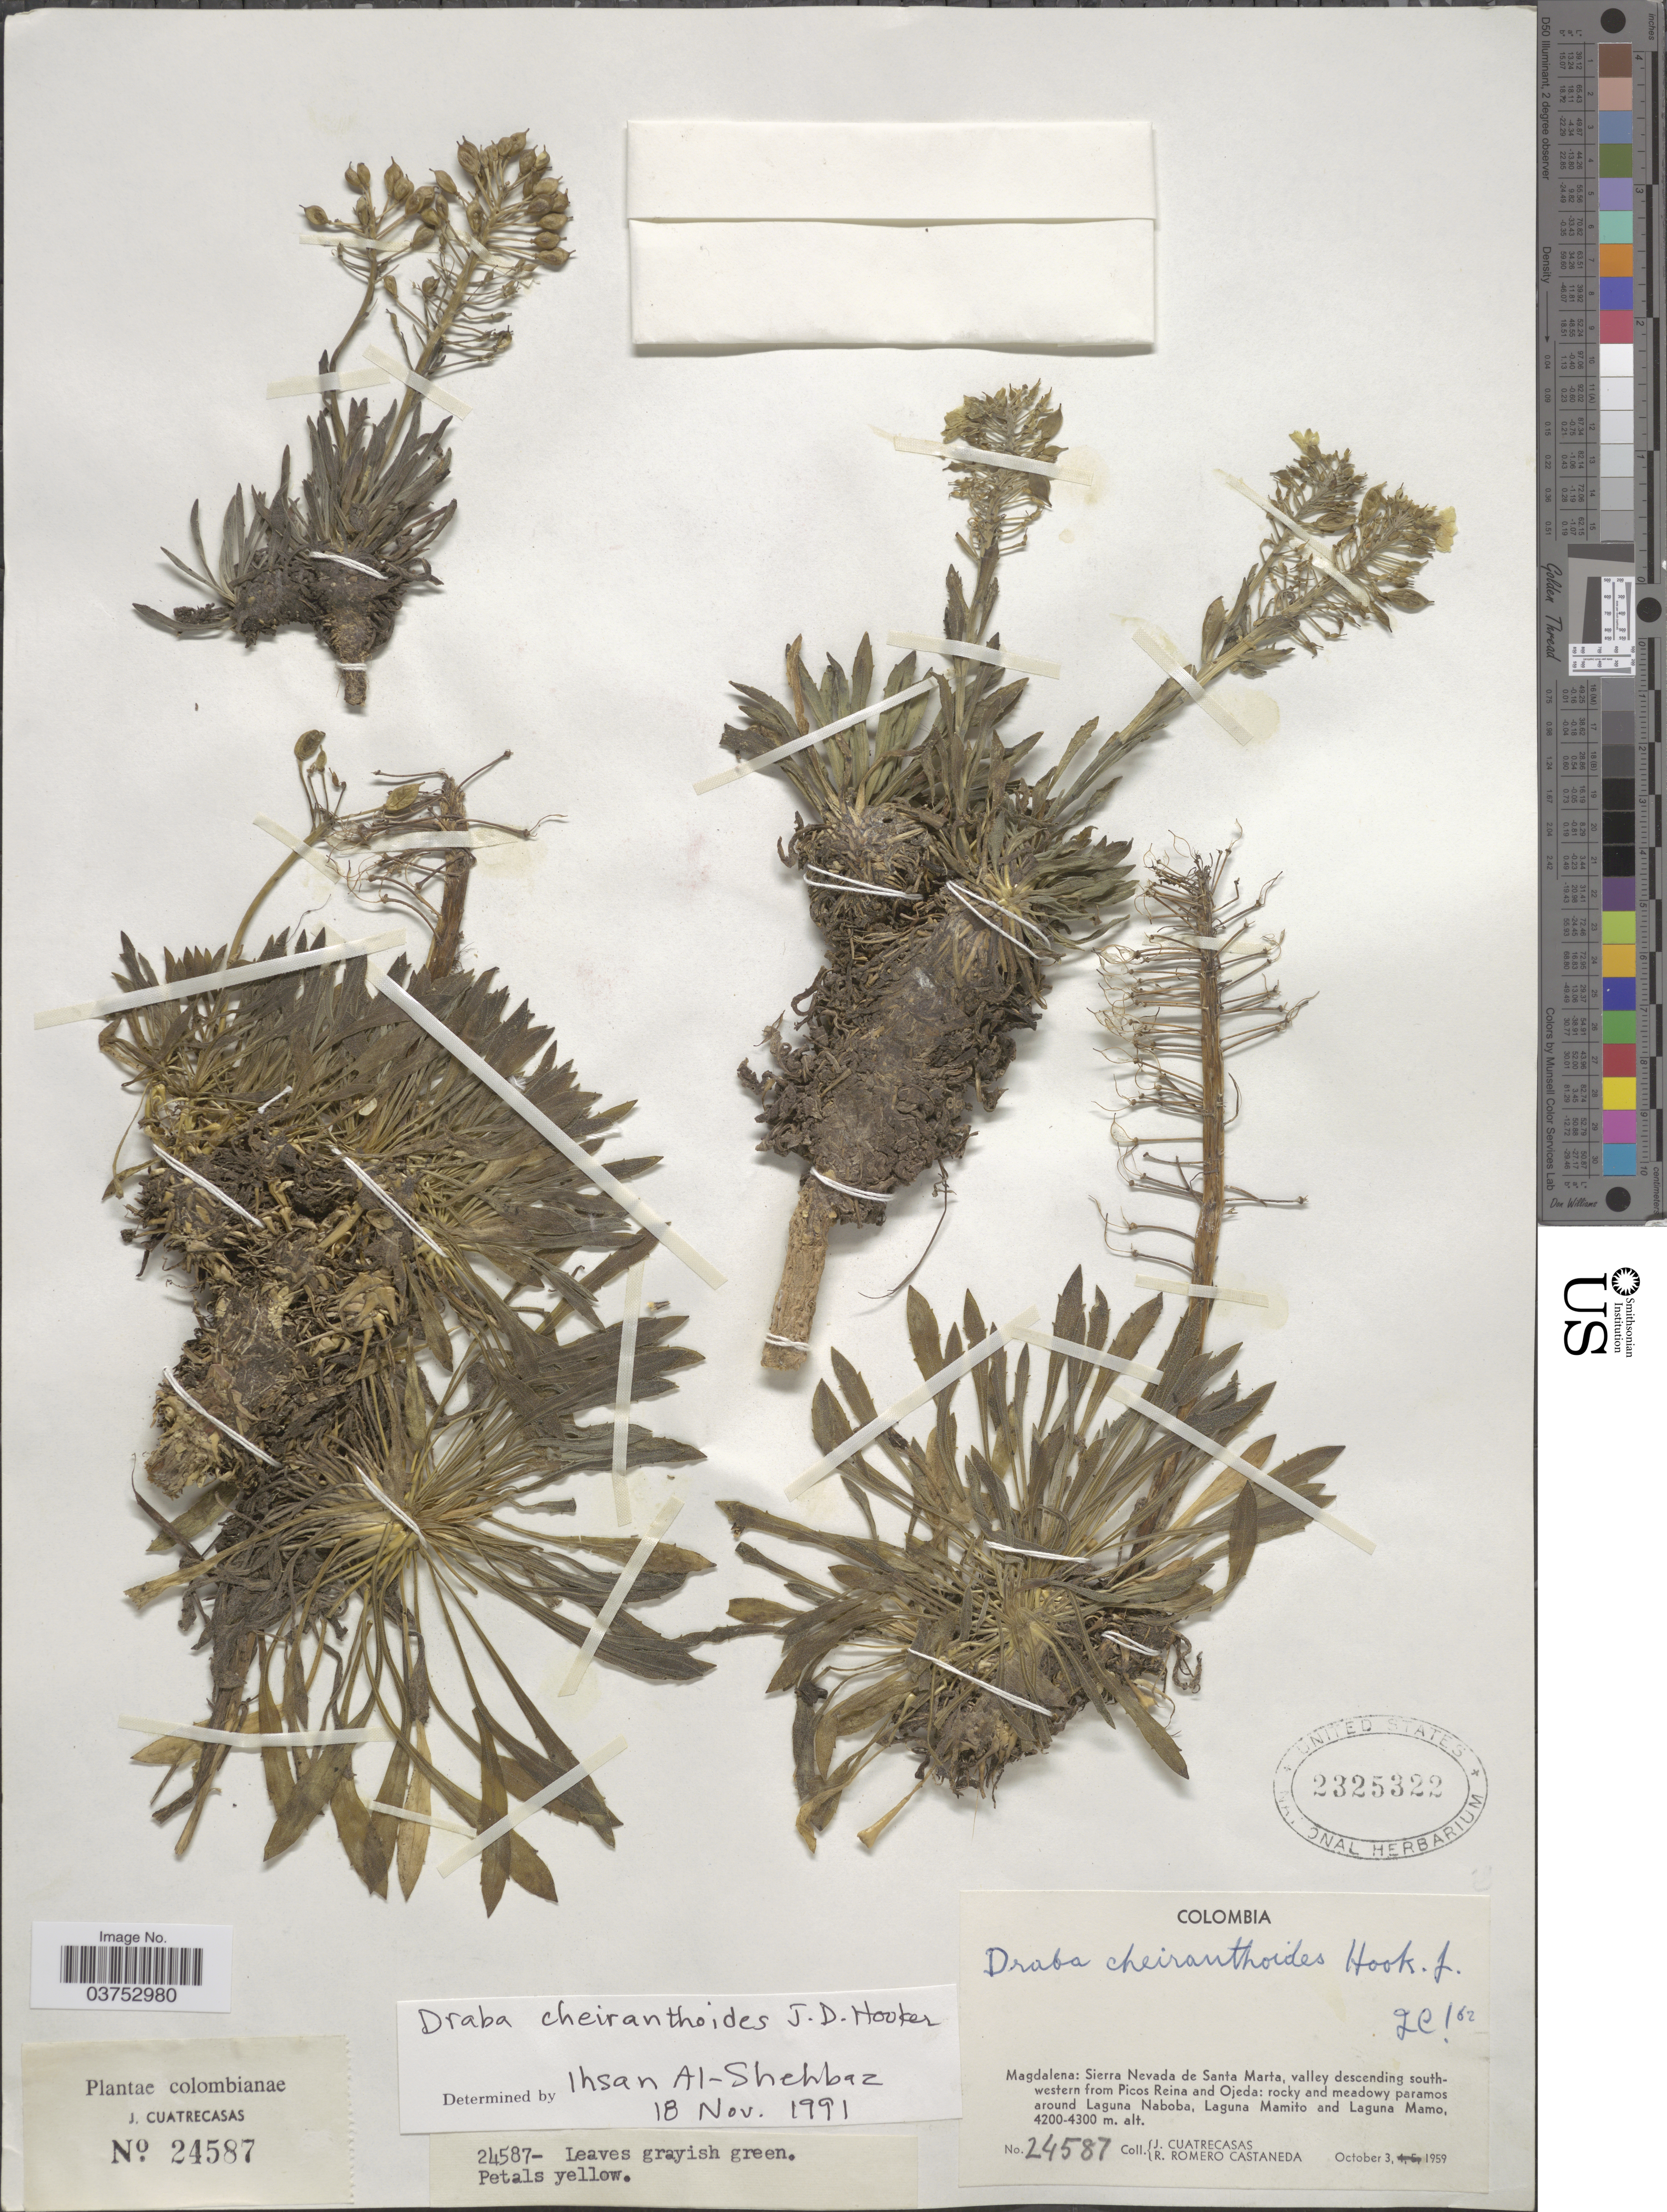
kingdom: Plantae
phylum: Tracheophyta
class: Magnoliopsida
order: Brassicales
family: Brassicaceae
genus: Draba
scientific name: Draba cheiranthoides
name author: (A. Gray) Hook. f.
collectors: J. Cuatrecasas & R. Romero Castañeda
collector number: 24587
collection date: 1959-10-03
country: Colombia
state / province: Magdalena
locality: Sierra Nevada de Santa Marta, valley descending southwestern from Picos Reina and Ojeda: rocky and meadowy paramos around Laguna Naboba, Laguna Mamito and Laguna Mamo.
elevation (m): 4200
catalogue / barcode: US 2325322